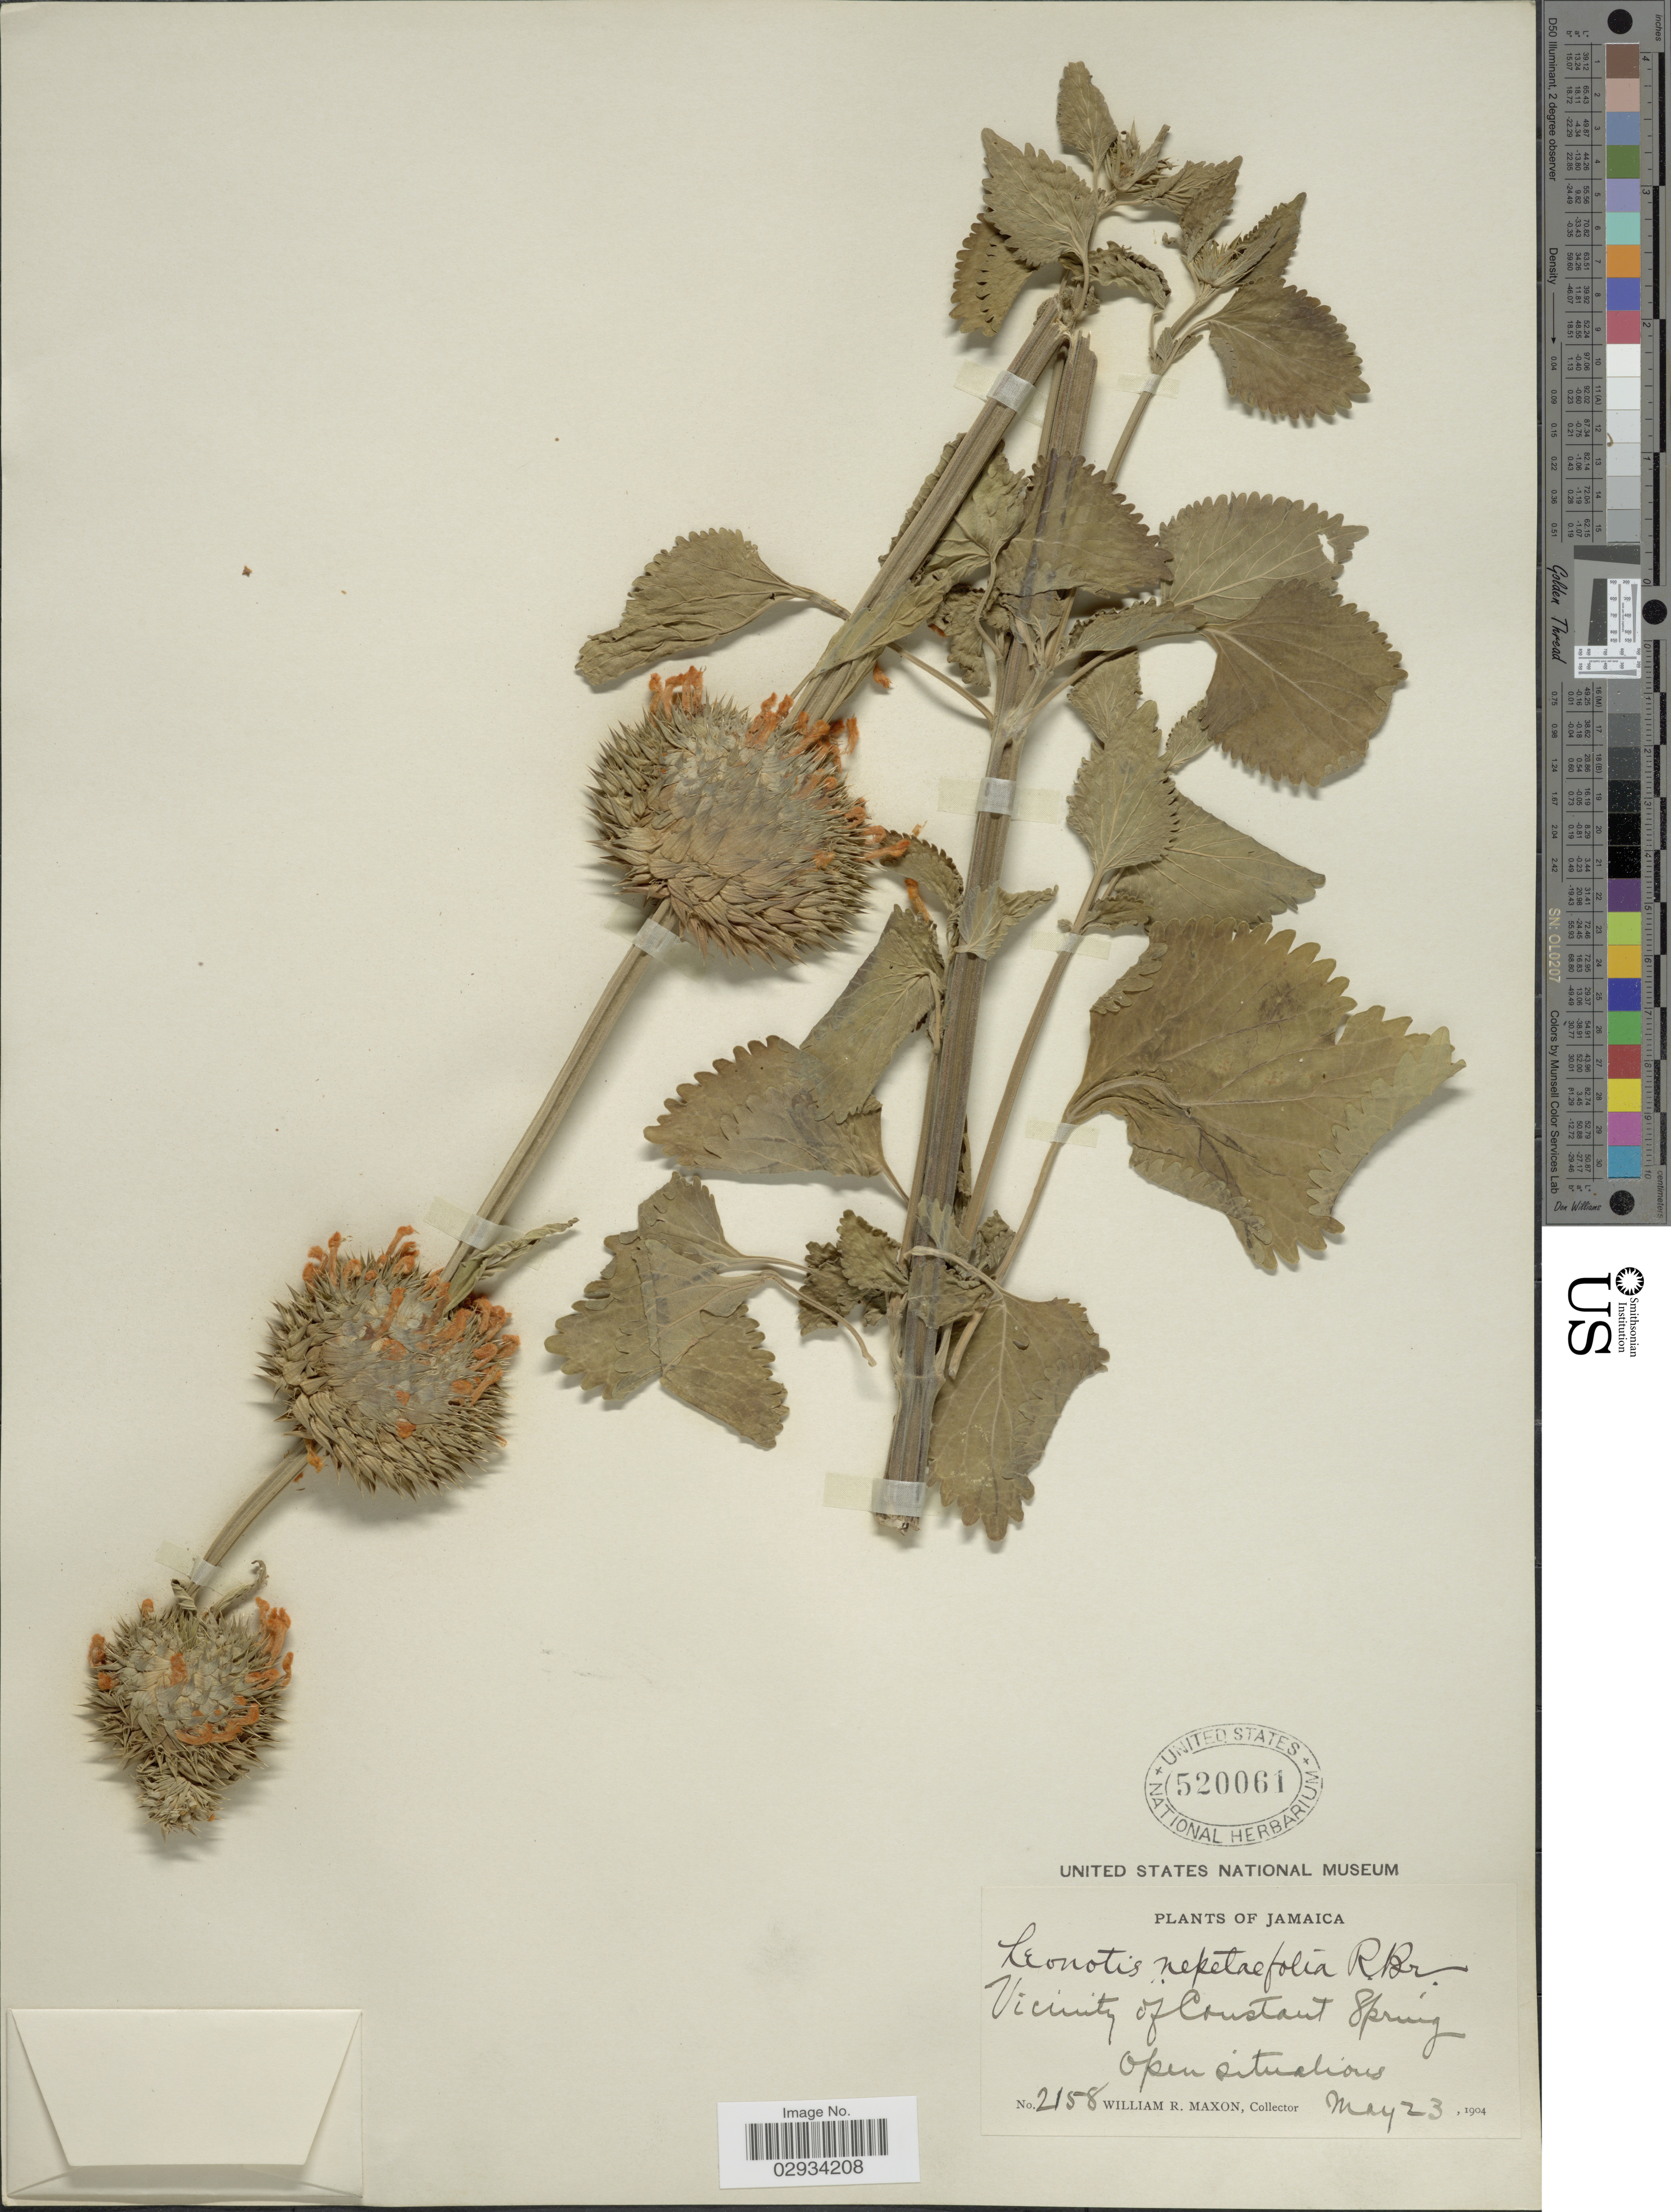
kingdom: Plantae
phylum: Tracheophyta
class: Magnoliopsida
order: Lamiales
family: Lamiaceae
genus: Leonotis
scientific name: Leonotis nepetifolia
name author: (L.) R. Br.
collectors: W. R. Maxon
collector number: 2158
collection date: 1904-05-23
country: Jamaica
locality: Vicinity of Constant Spring, open sutiation.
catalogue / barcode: US 520061